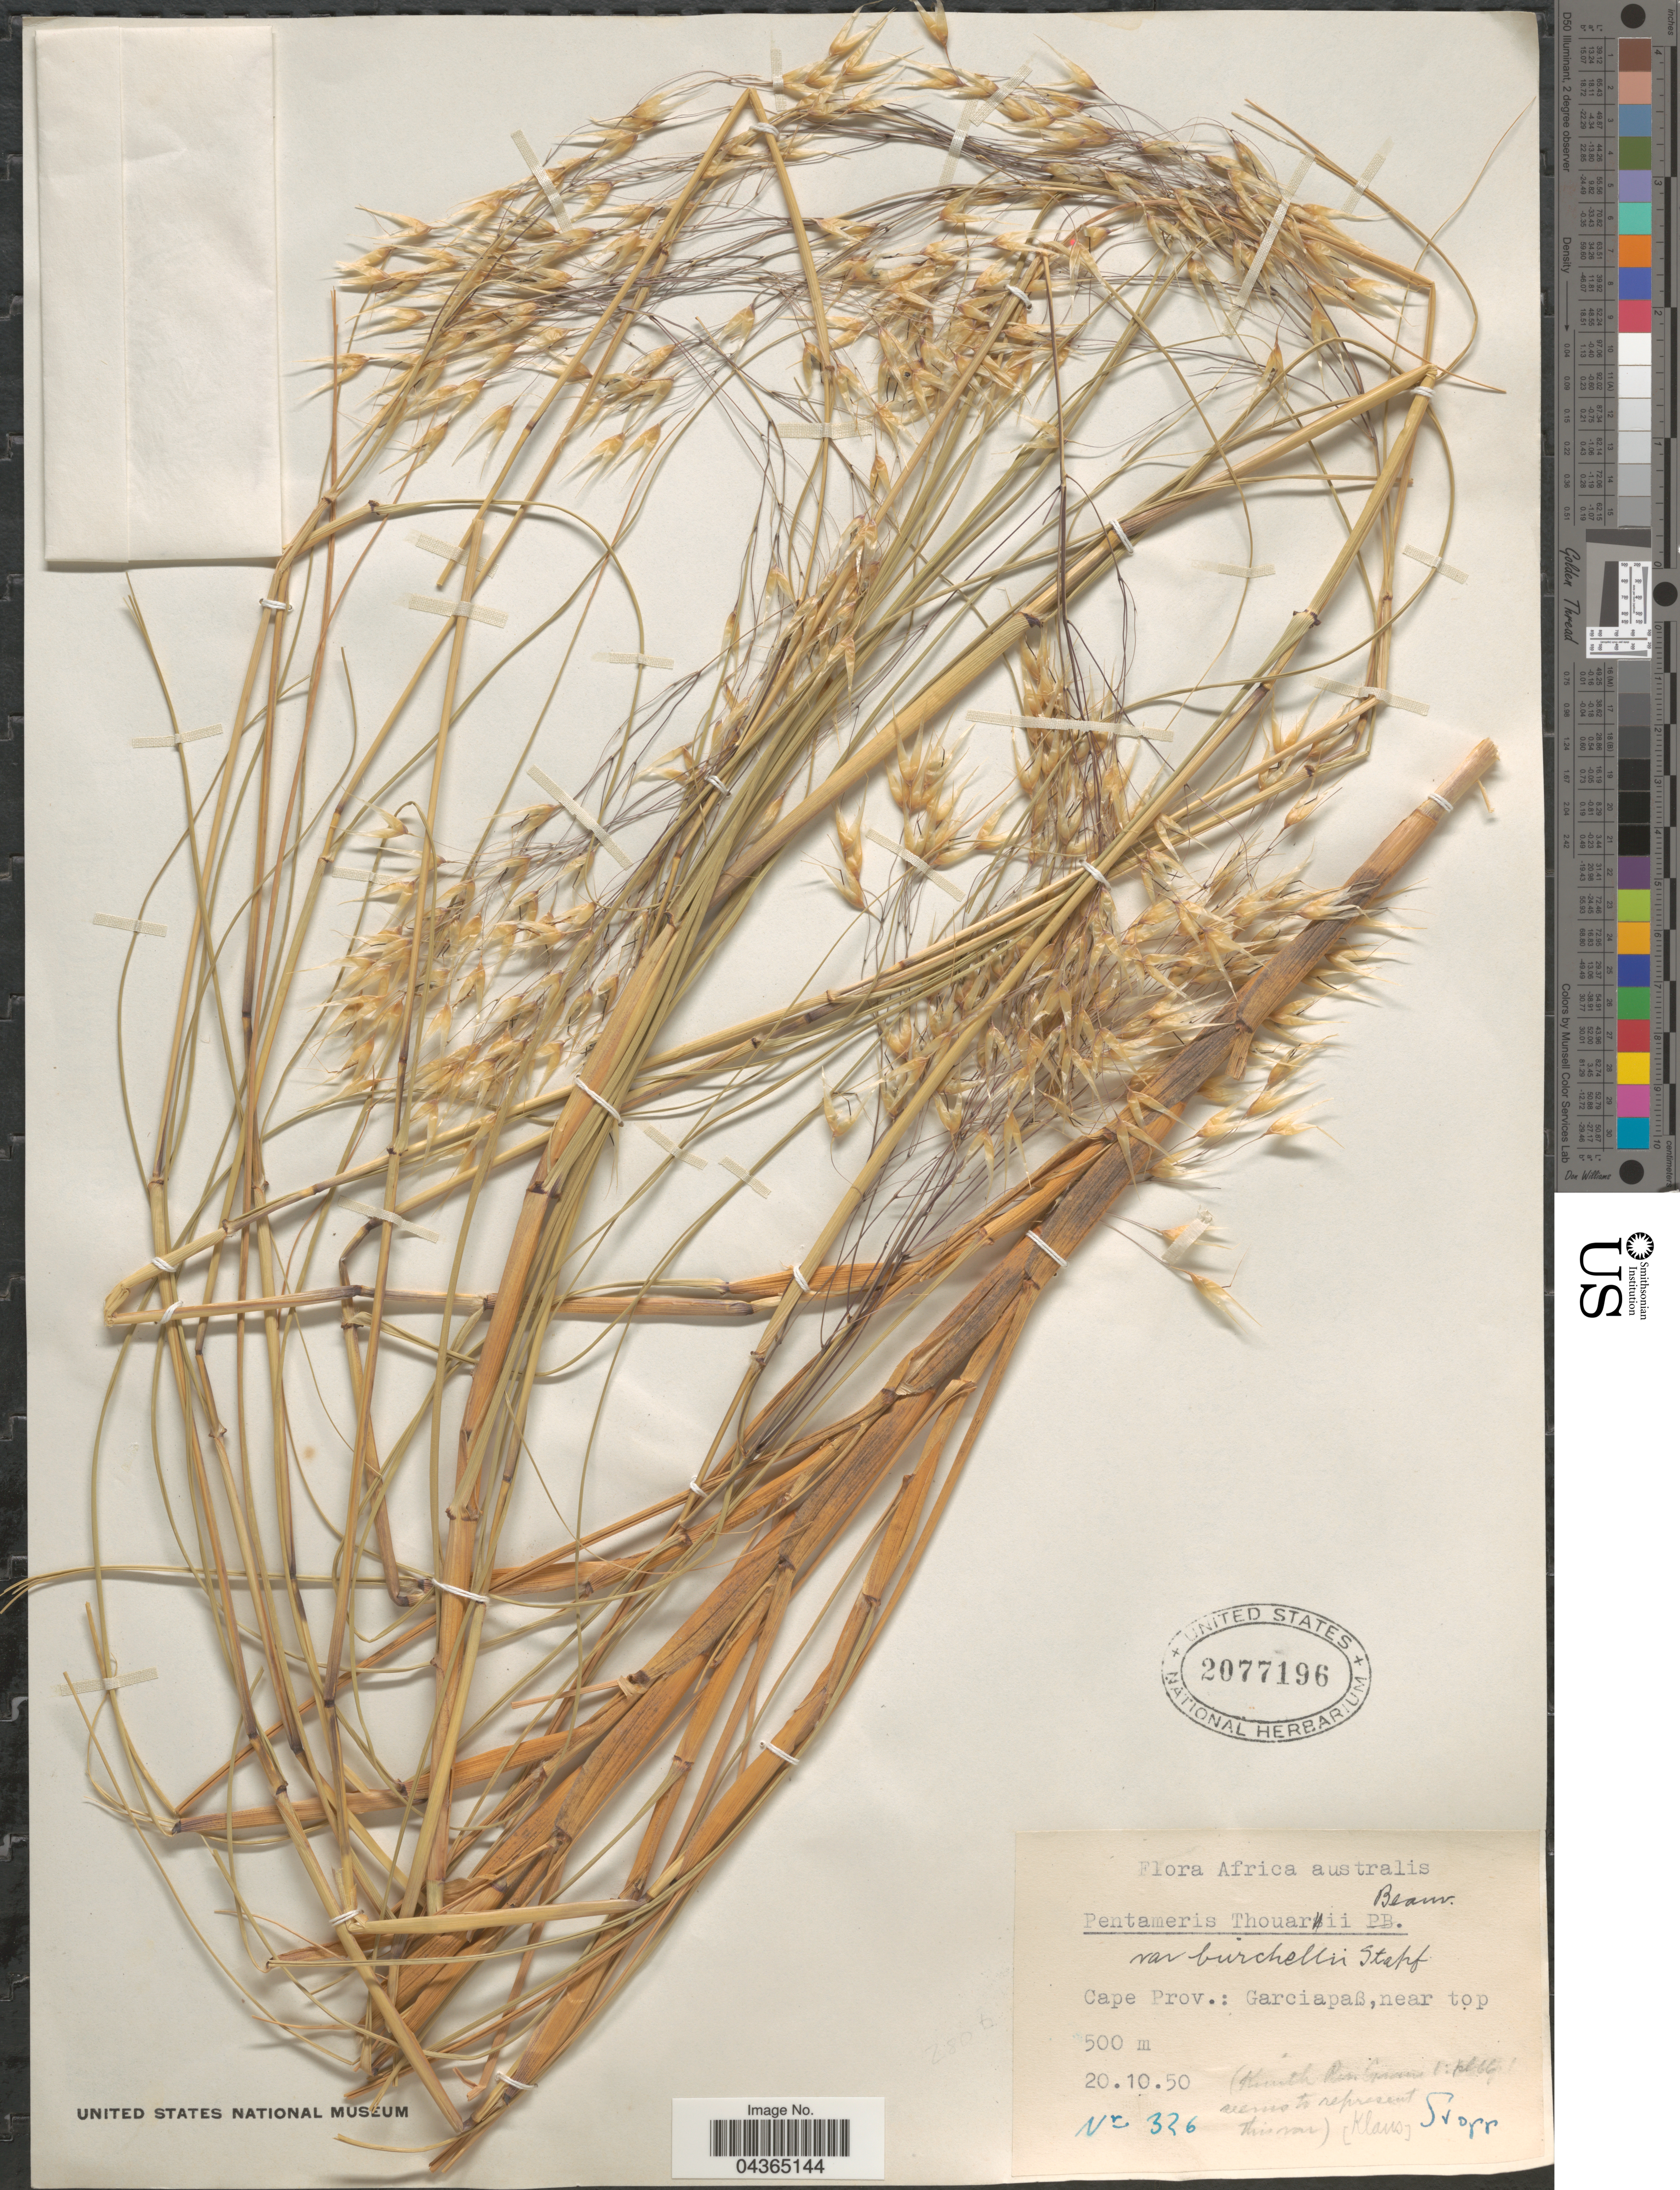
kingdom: Plantae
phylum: Tracheophyta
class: Liliopsida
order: Poales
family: Poaceae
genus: Pentameris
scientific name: Pentameris thuarii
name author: P. Beauv.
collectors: Klaus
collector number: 326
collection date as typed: Transcribed d/m/y: 20/10/50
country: South Africa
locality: Africa australis. Garciapaß, near top. Cape Province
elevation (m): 500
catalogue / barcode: US 2077196